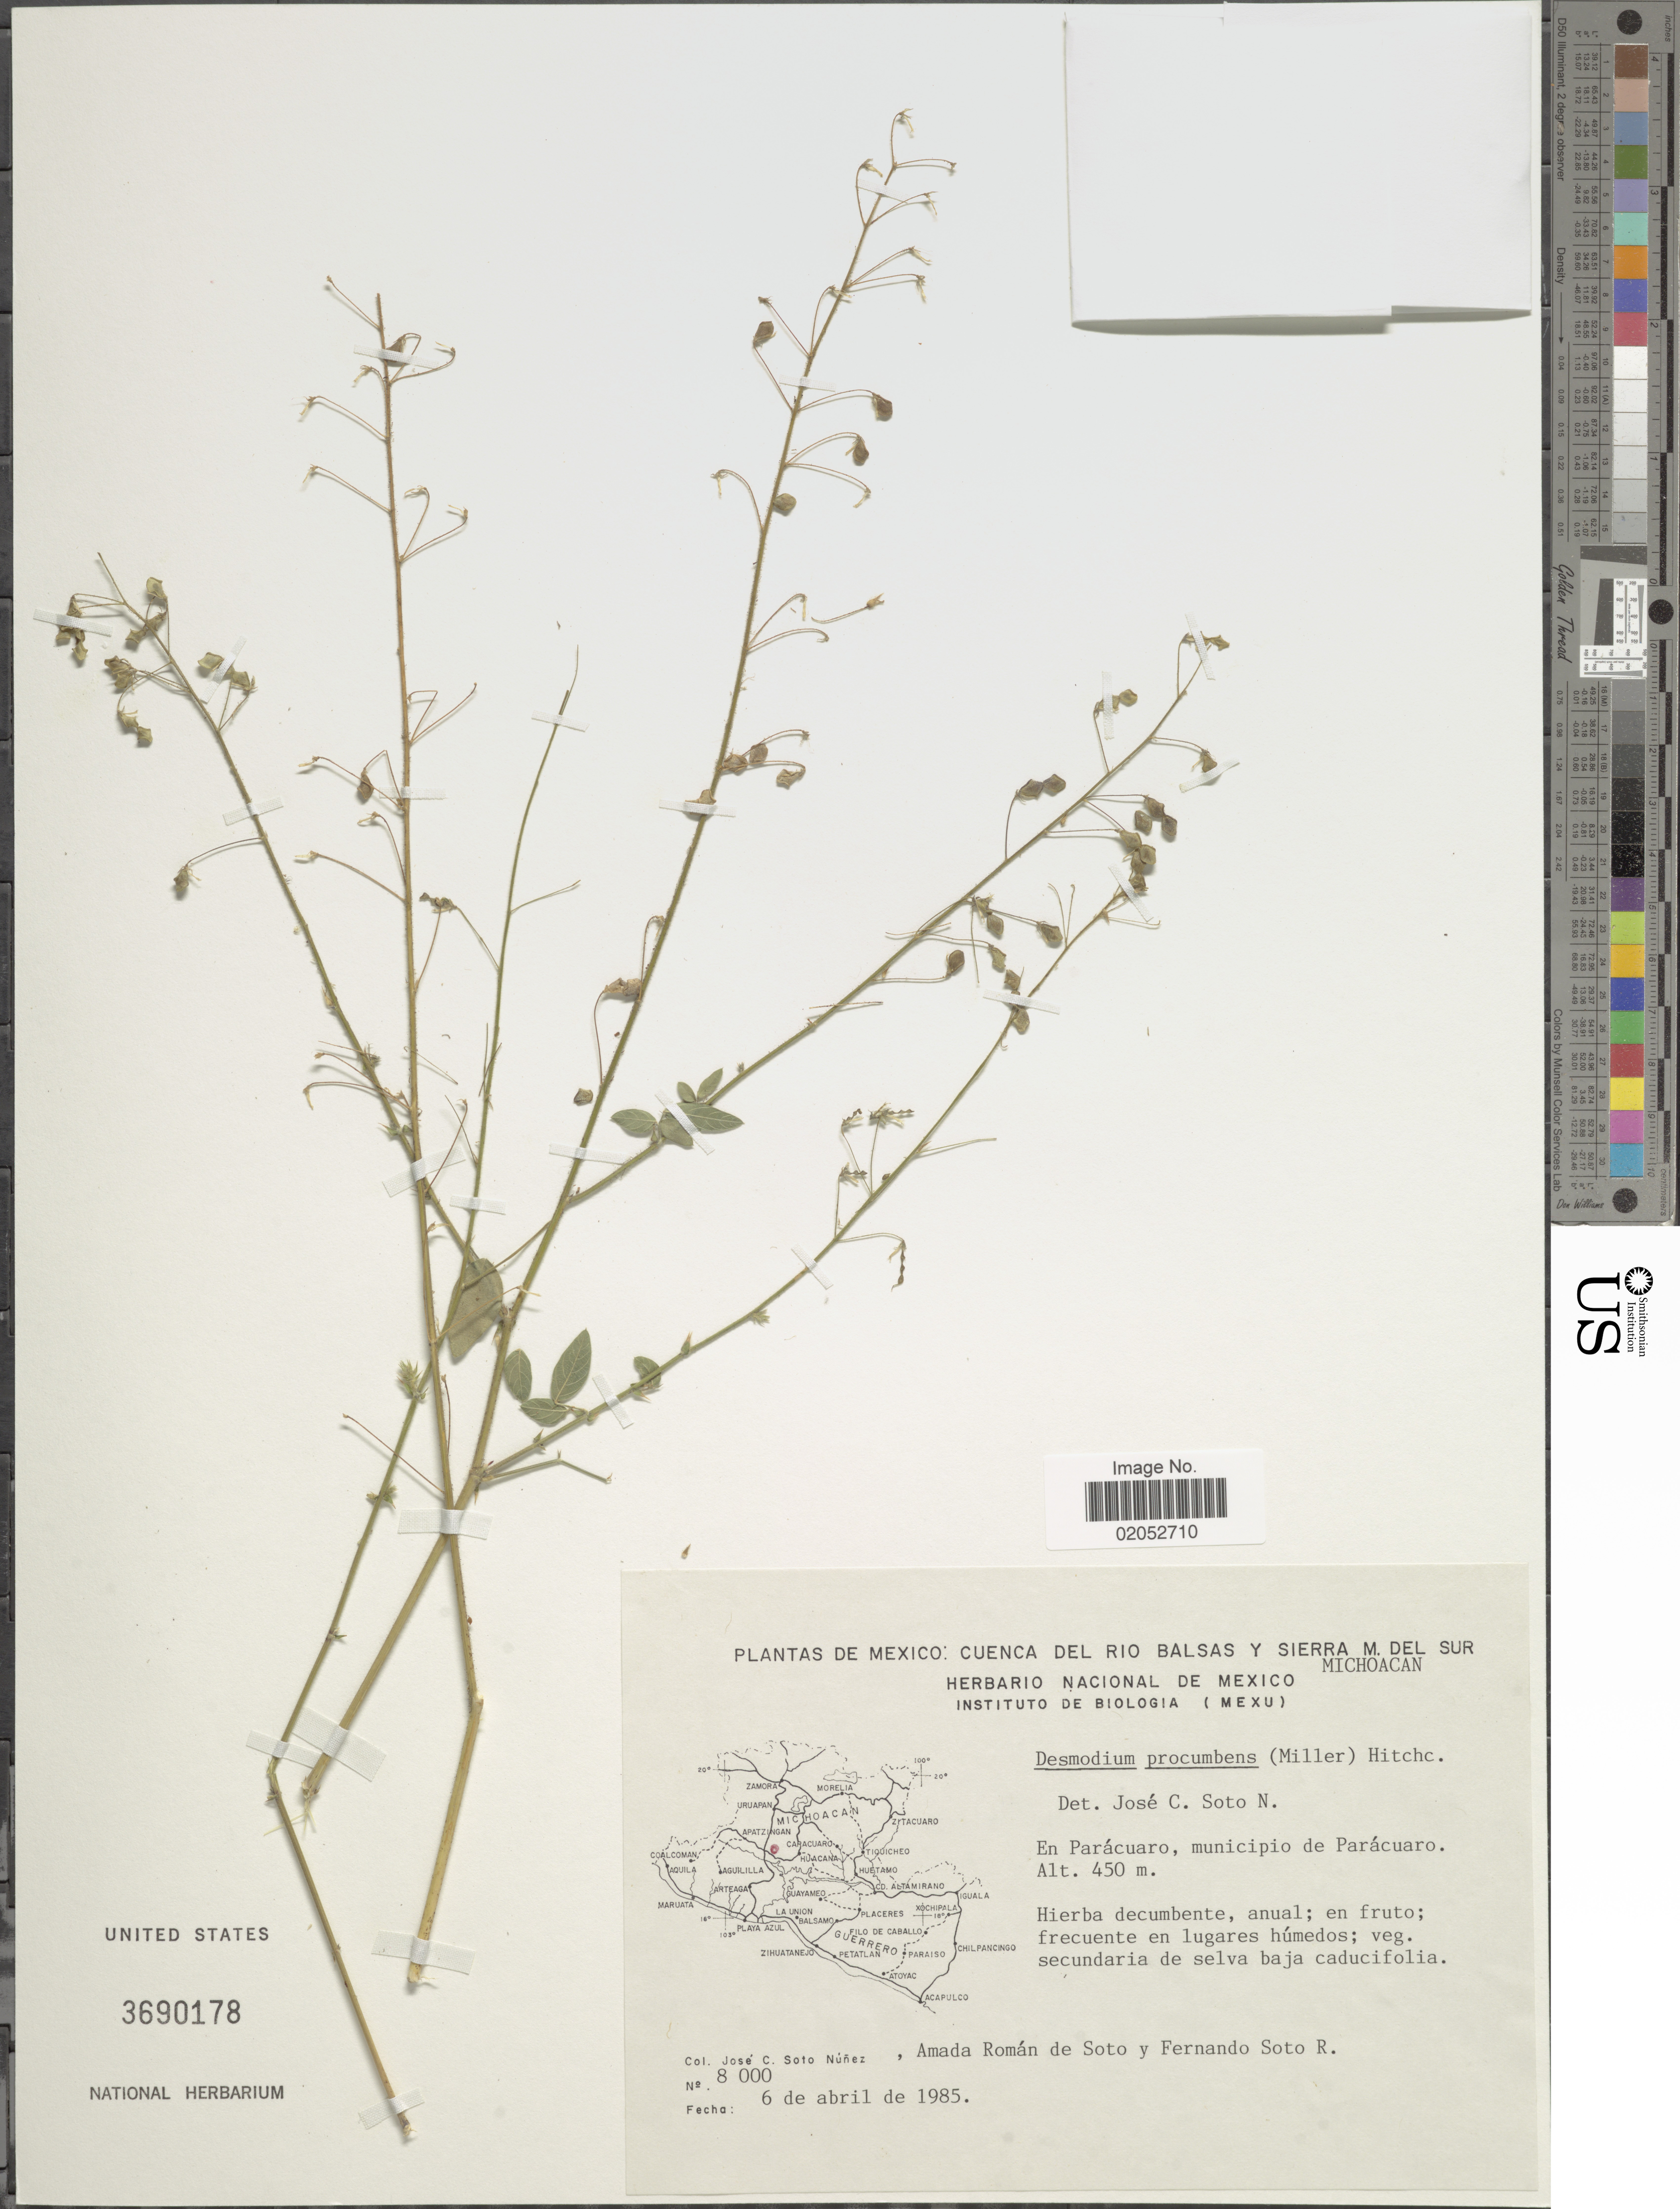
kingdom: Plantae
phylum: Tracheophyta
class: Magnoliopsida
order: Fabales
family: Fabaceae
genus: Desmodium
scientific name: Desmodium procumbens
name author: (Mill.) Hitchc.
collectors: J. Soto, Roman de Soto, A. & F. Soto R.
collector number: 8000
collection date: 1985-04-06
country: Mexico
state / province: Michoacán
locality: Cuenca del Rio Balsas Y Sierra M. del Sur, En Paracuato, municipio de Paracuaro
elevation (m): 450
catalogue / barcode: US 3690178